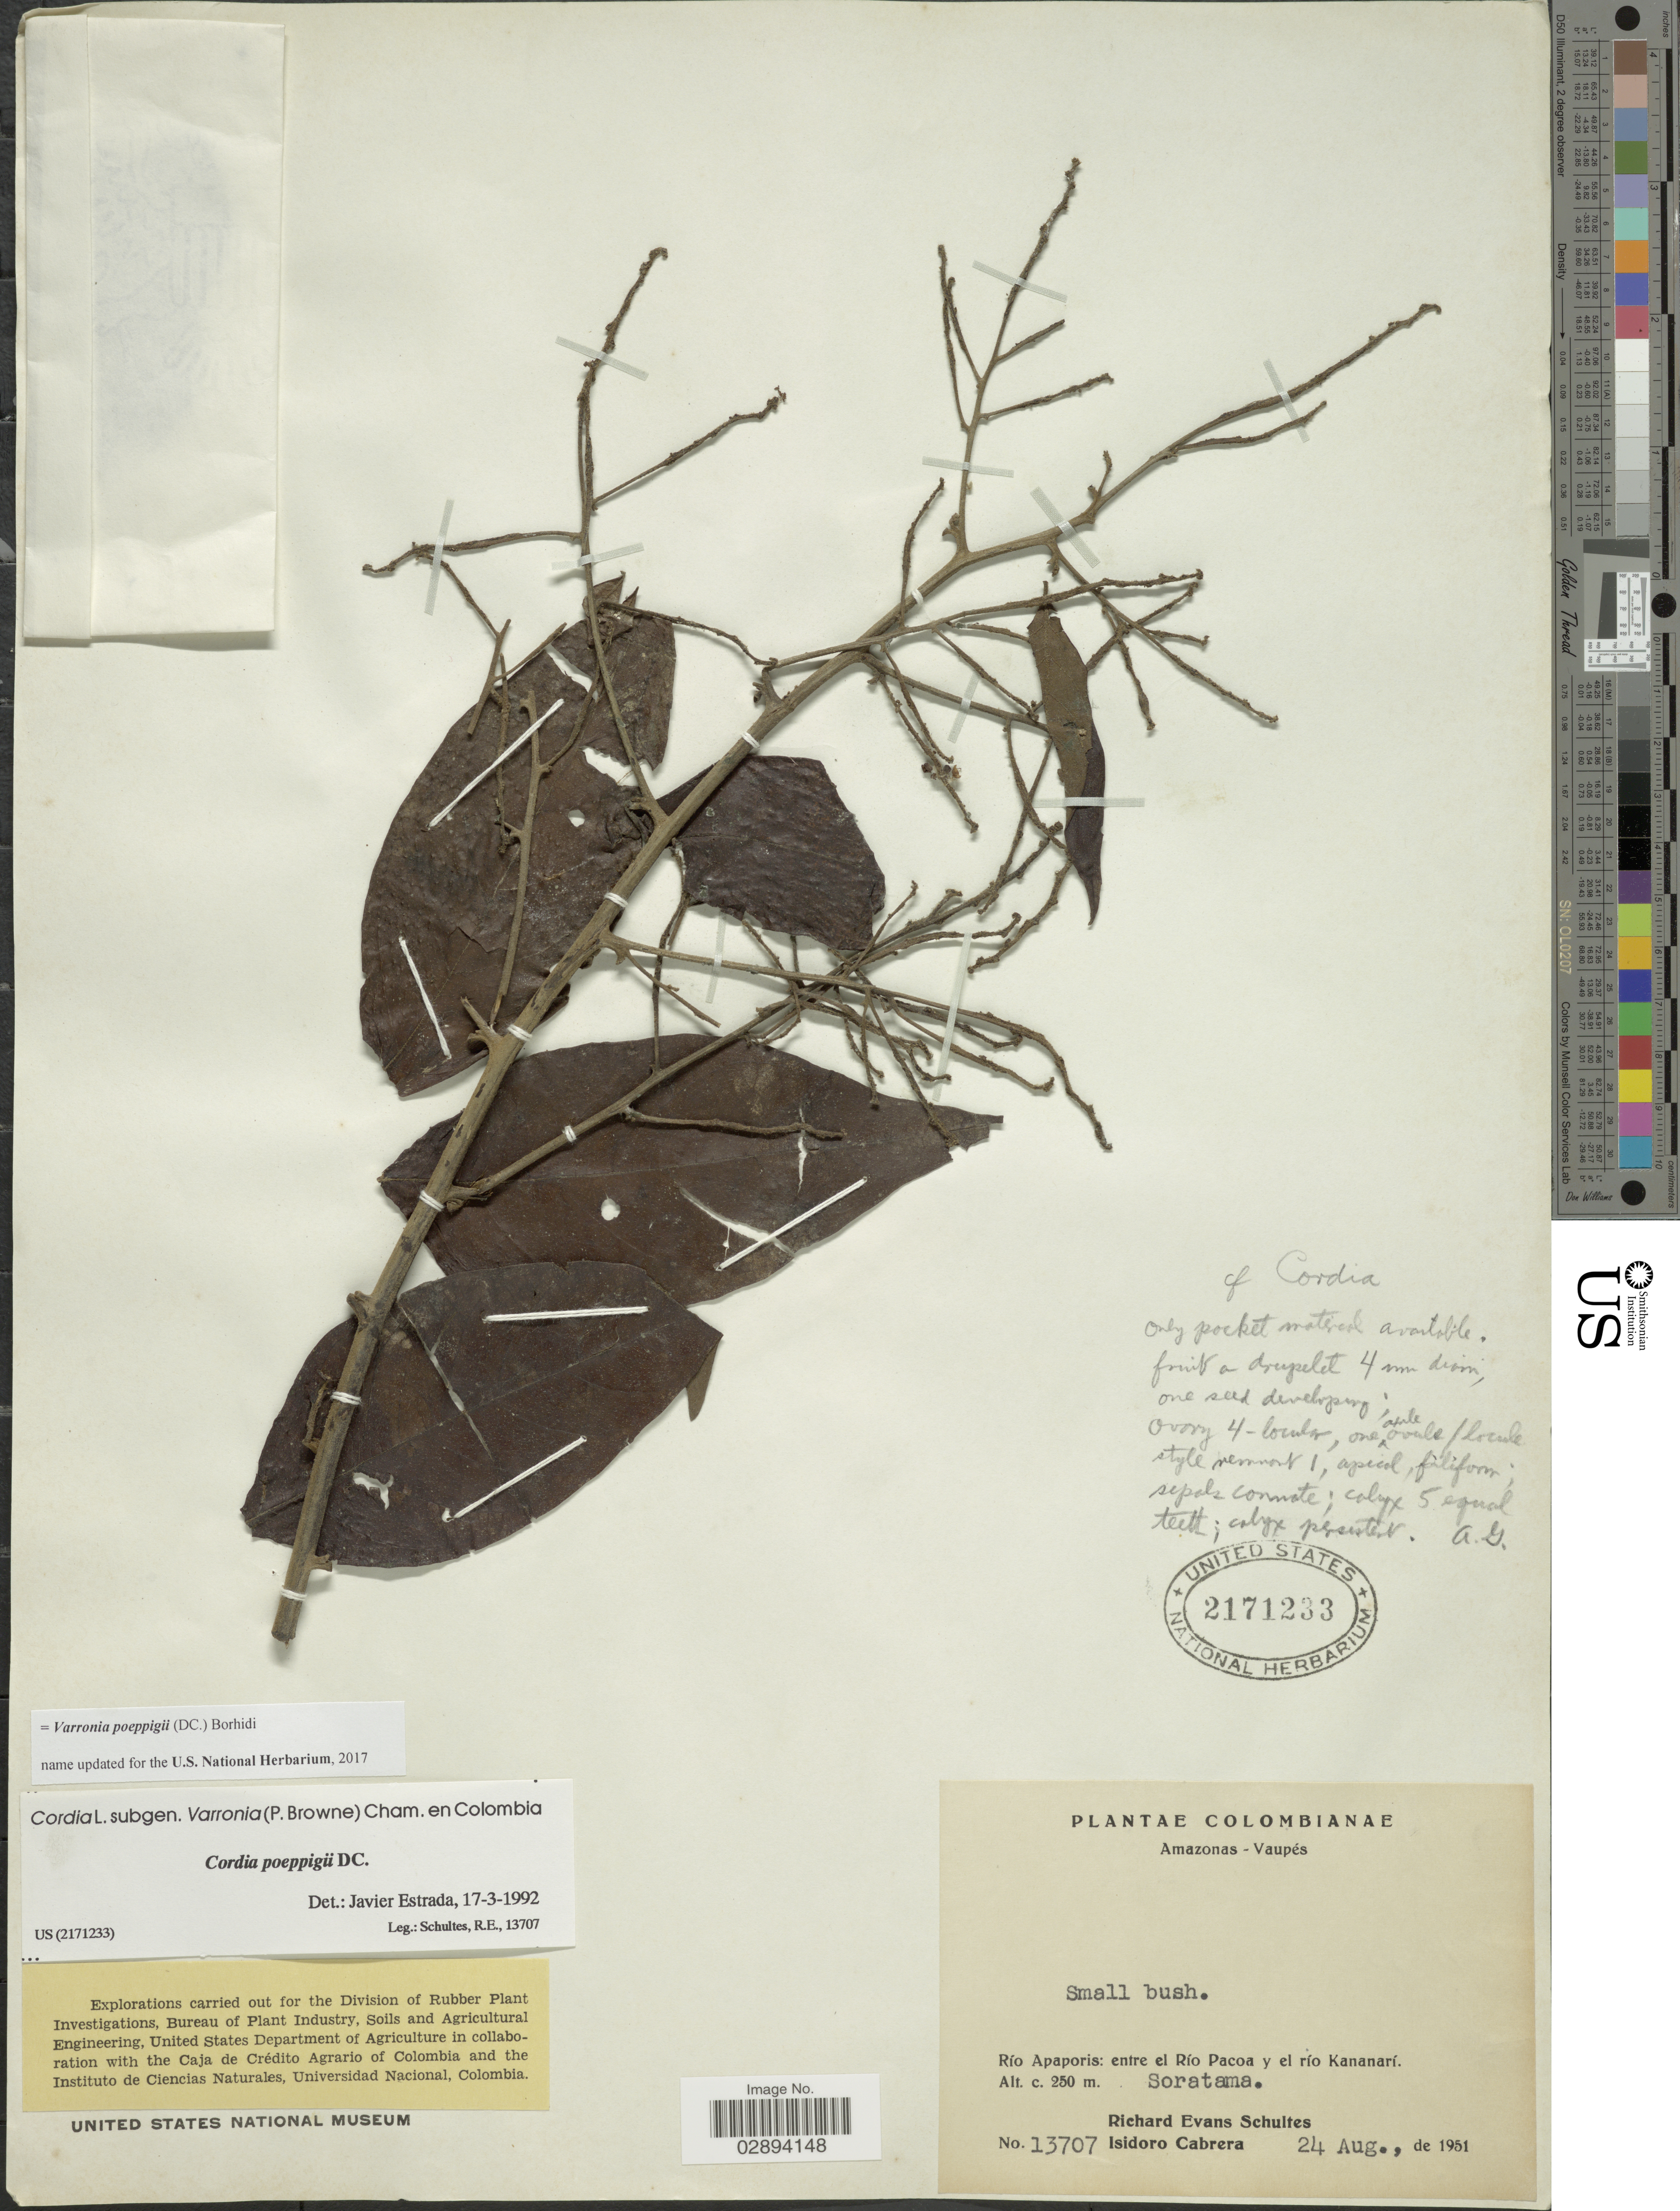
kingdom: Plantae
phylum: Tracheophyta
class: Magnoliopsida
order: Boraginales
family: Cordiaceae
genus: Varronia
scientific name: Varronia poeppigii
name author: (DC.) Borhidi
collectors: R. E. Schultes & I. Cabrera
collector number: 13707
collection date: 1951-08-24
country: Colombia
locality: Amazonas-Vaupés, Río Apaporis, entre el Río Pacoa y el río Kananarí, Soratama.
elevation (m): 250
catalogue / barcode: US 2171233